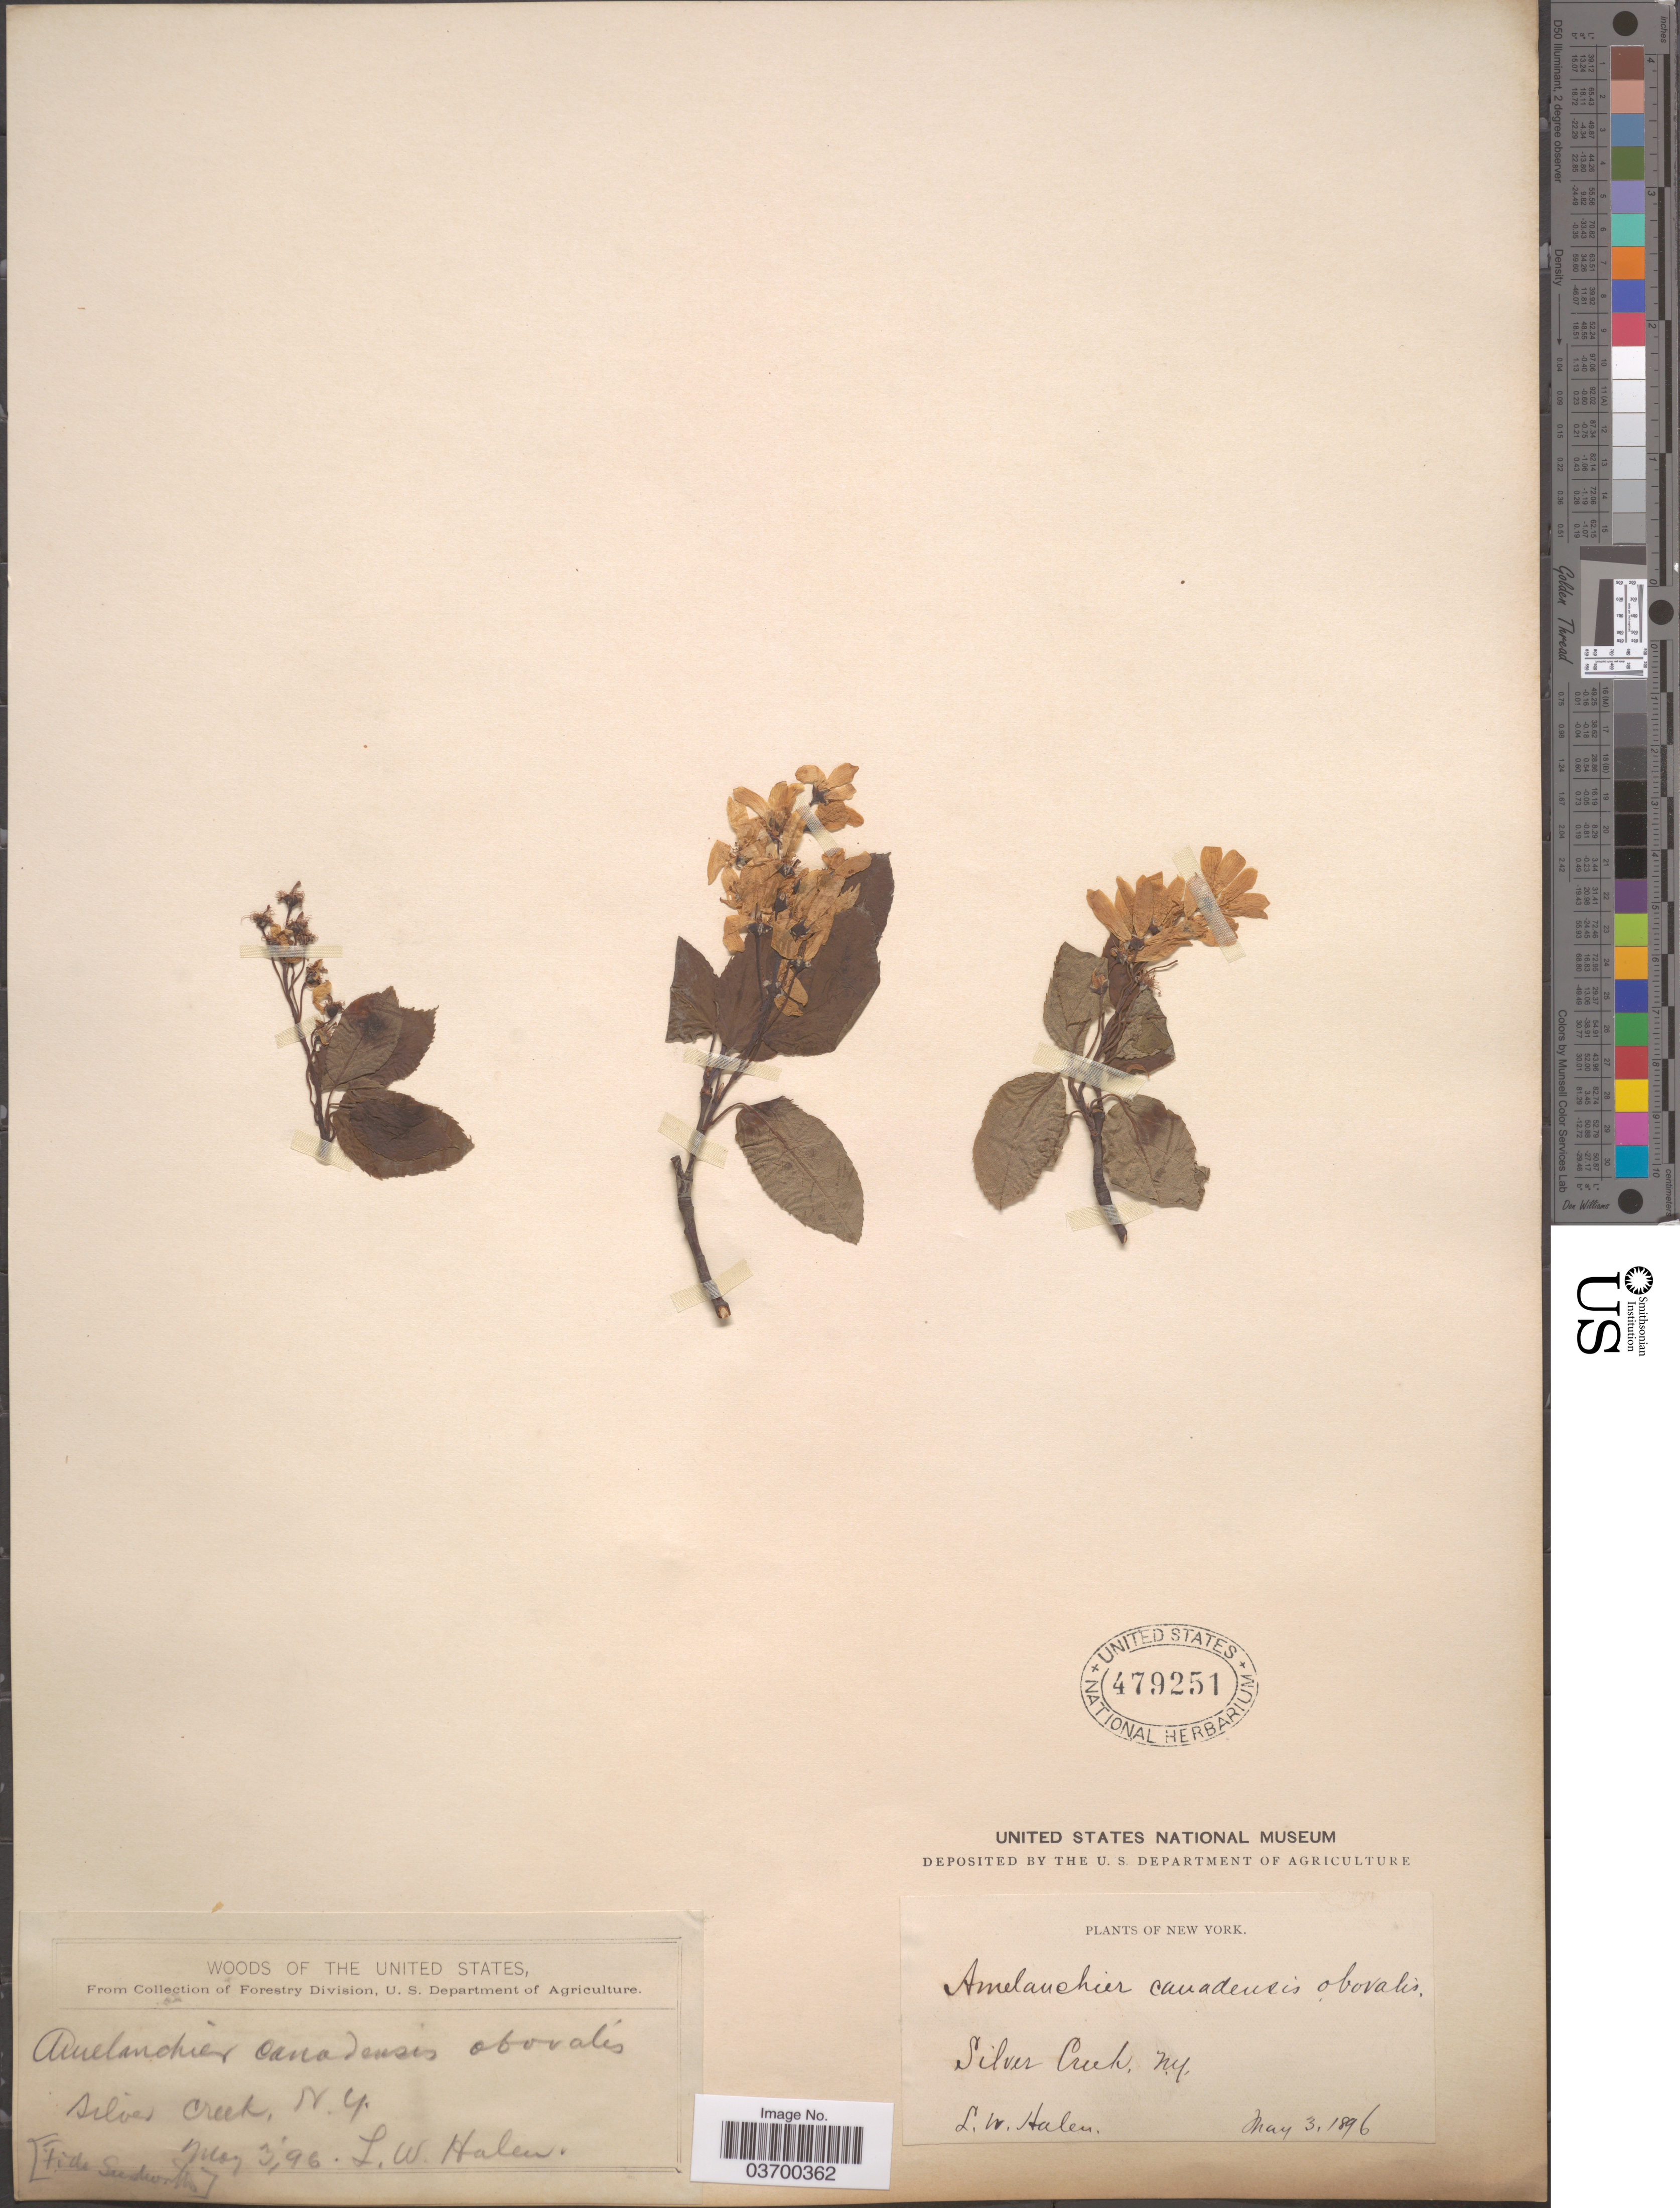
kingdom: Plantae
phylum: Tracheophyta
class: Magnoliopsida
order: Rosales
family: Rosaceae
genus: Amelanchier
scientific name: Amelanchier canadensis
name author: (L.) Medic.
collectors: L. Halen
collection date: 1896-05-03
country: United States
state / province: New York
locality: Silver Creek.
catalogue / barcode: US 479251